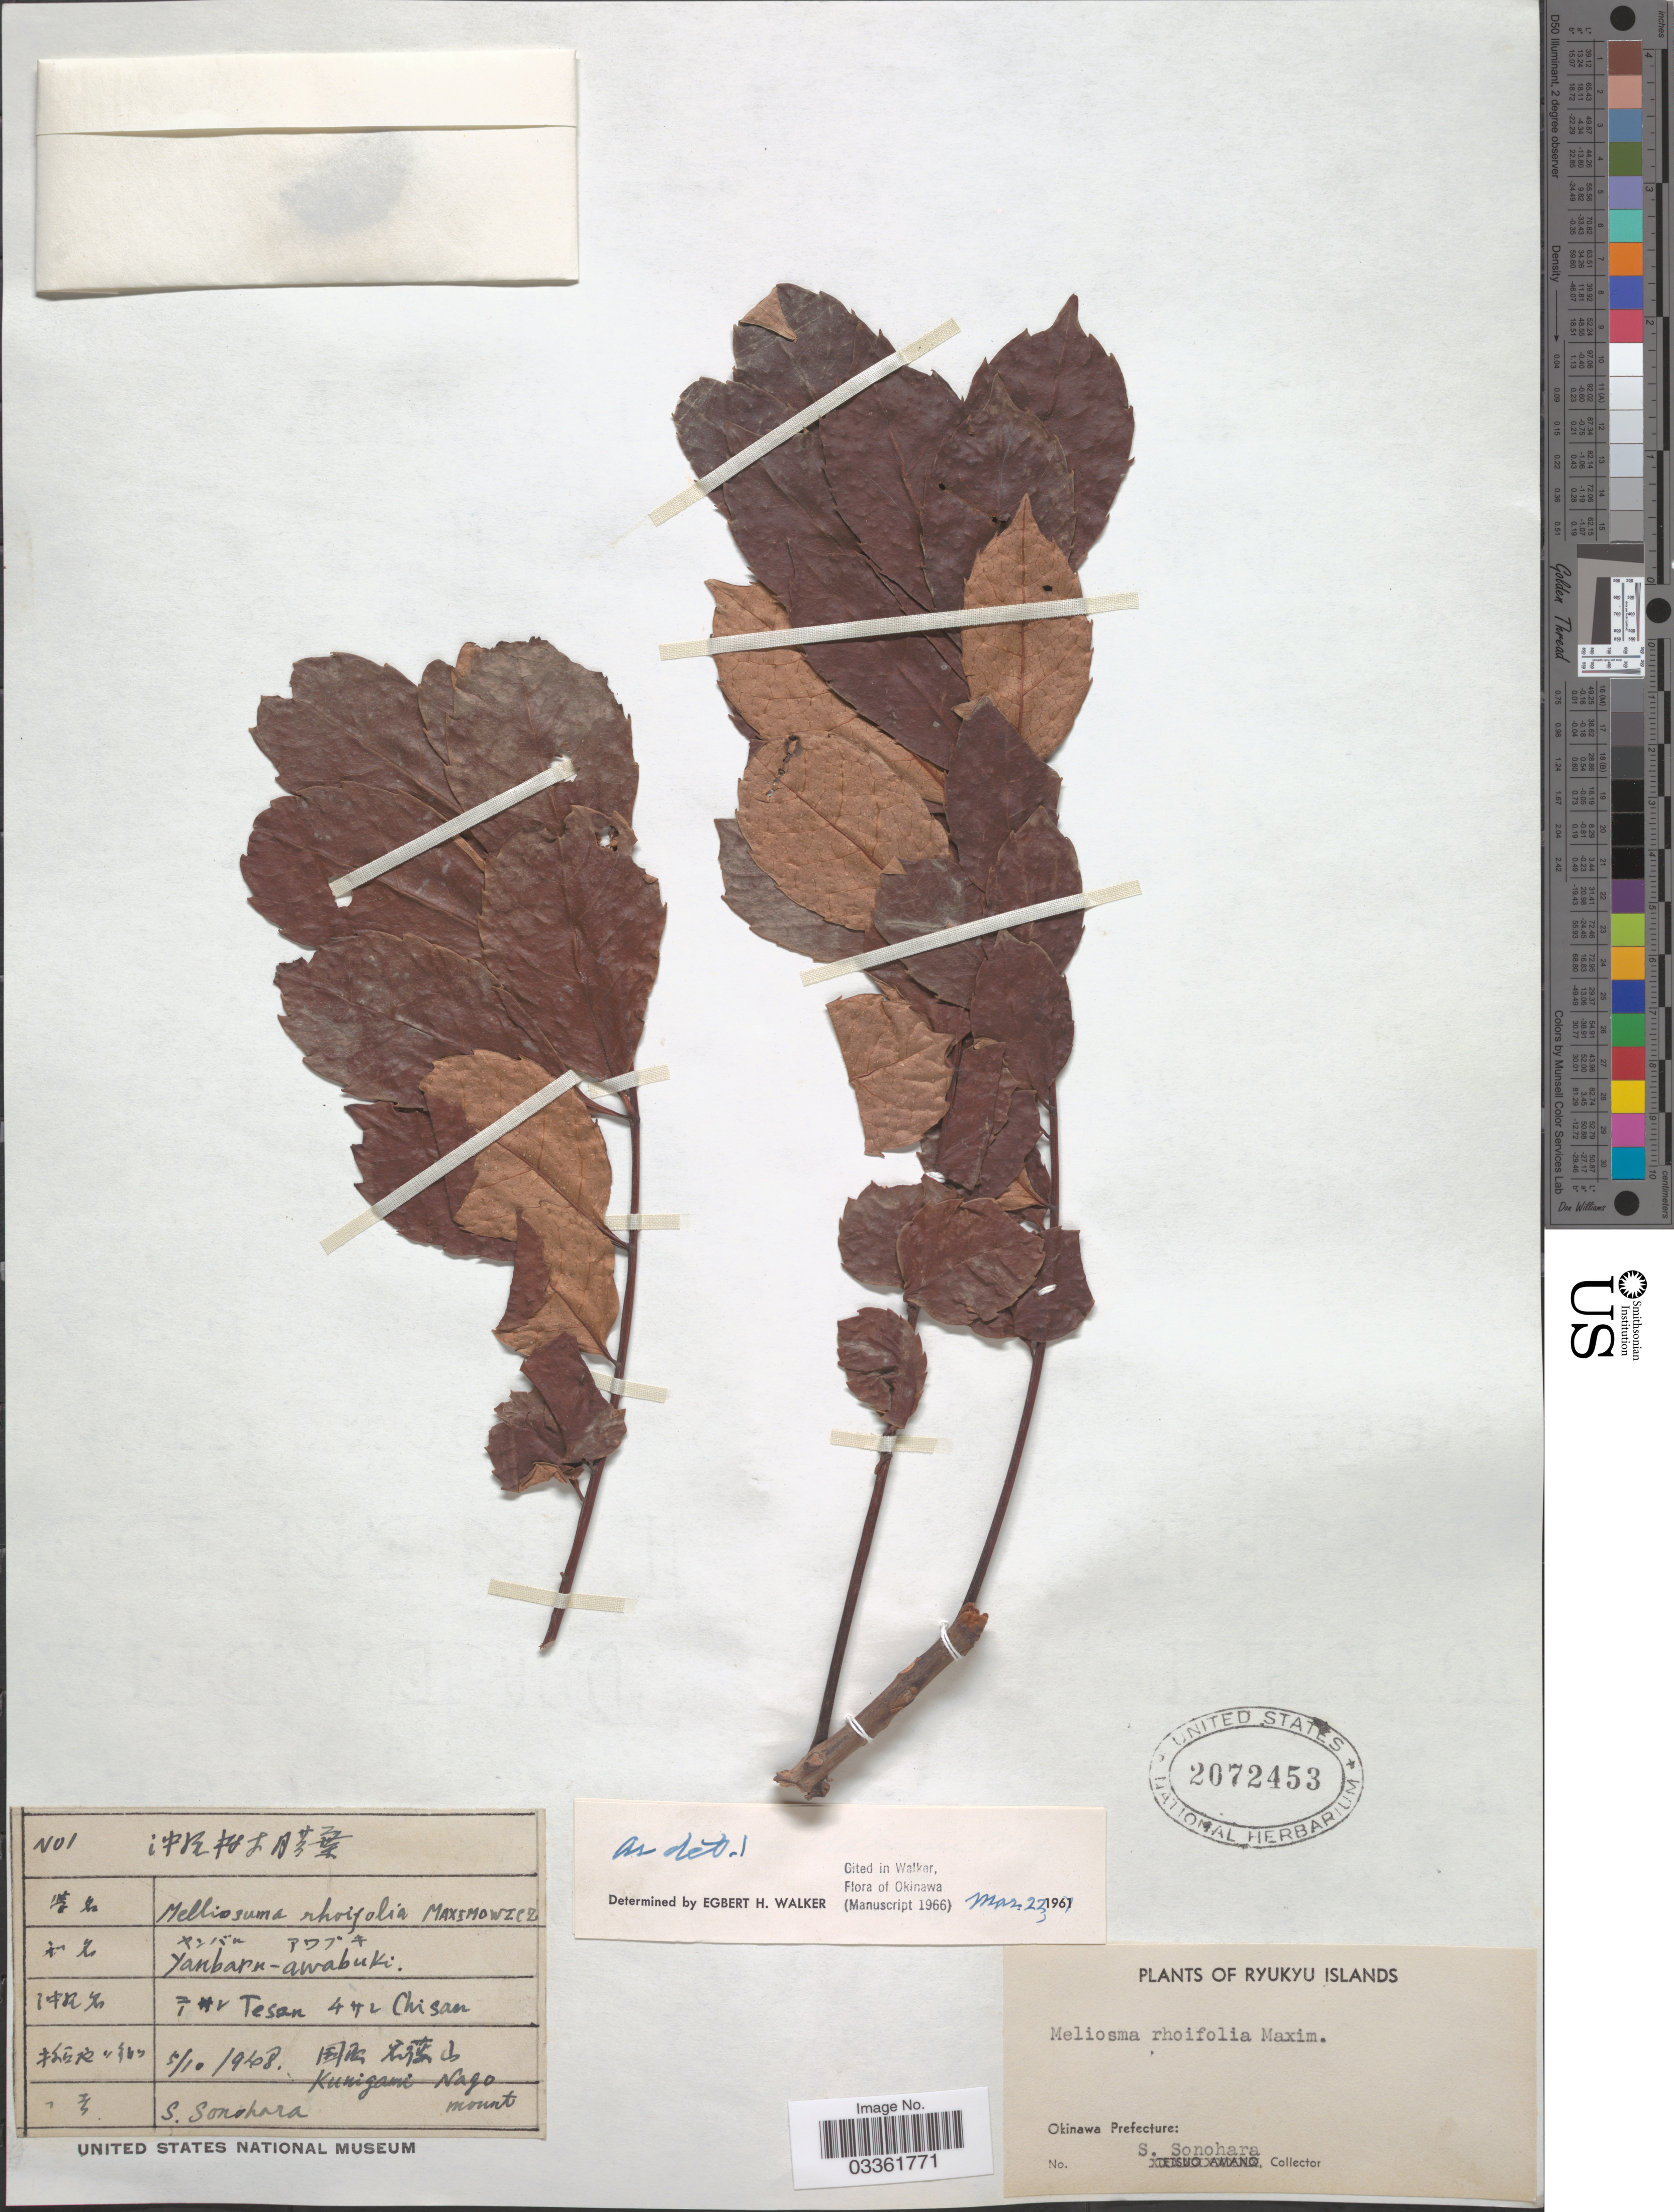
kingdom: Plantae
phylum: Tracheophyta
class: Magnoliopsida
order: Proteales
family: Sabiaceae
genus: Meliosma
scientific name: Meliosma rhoifolia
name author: Maxim.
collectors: S. Sonohara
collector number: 1*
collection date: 1948-10-05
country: Japan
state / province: Okinawa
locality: Ryukyu Islands. Okinawa Prefecture: X. Kunigami Nago mount.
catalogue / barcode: US 2072453